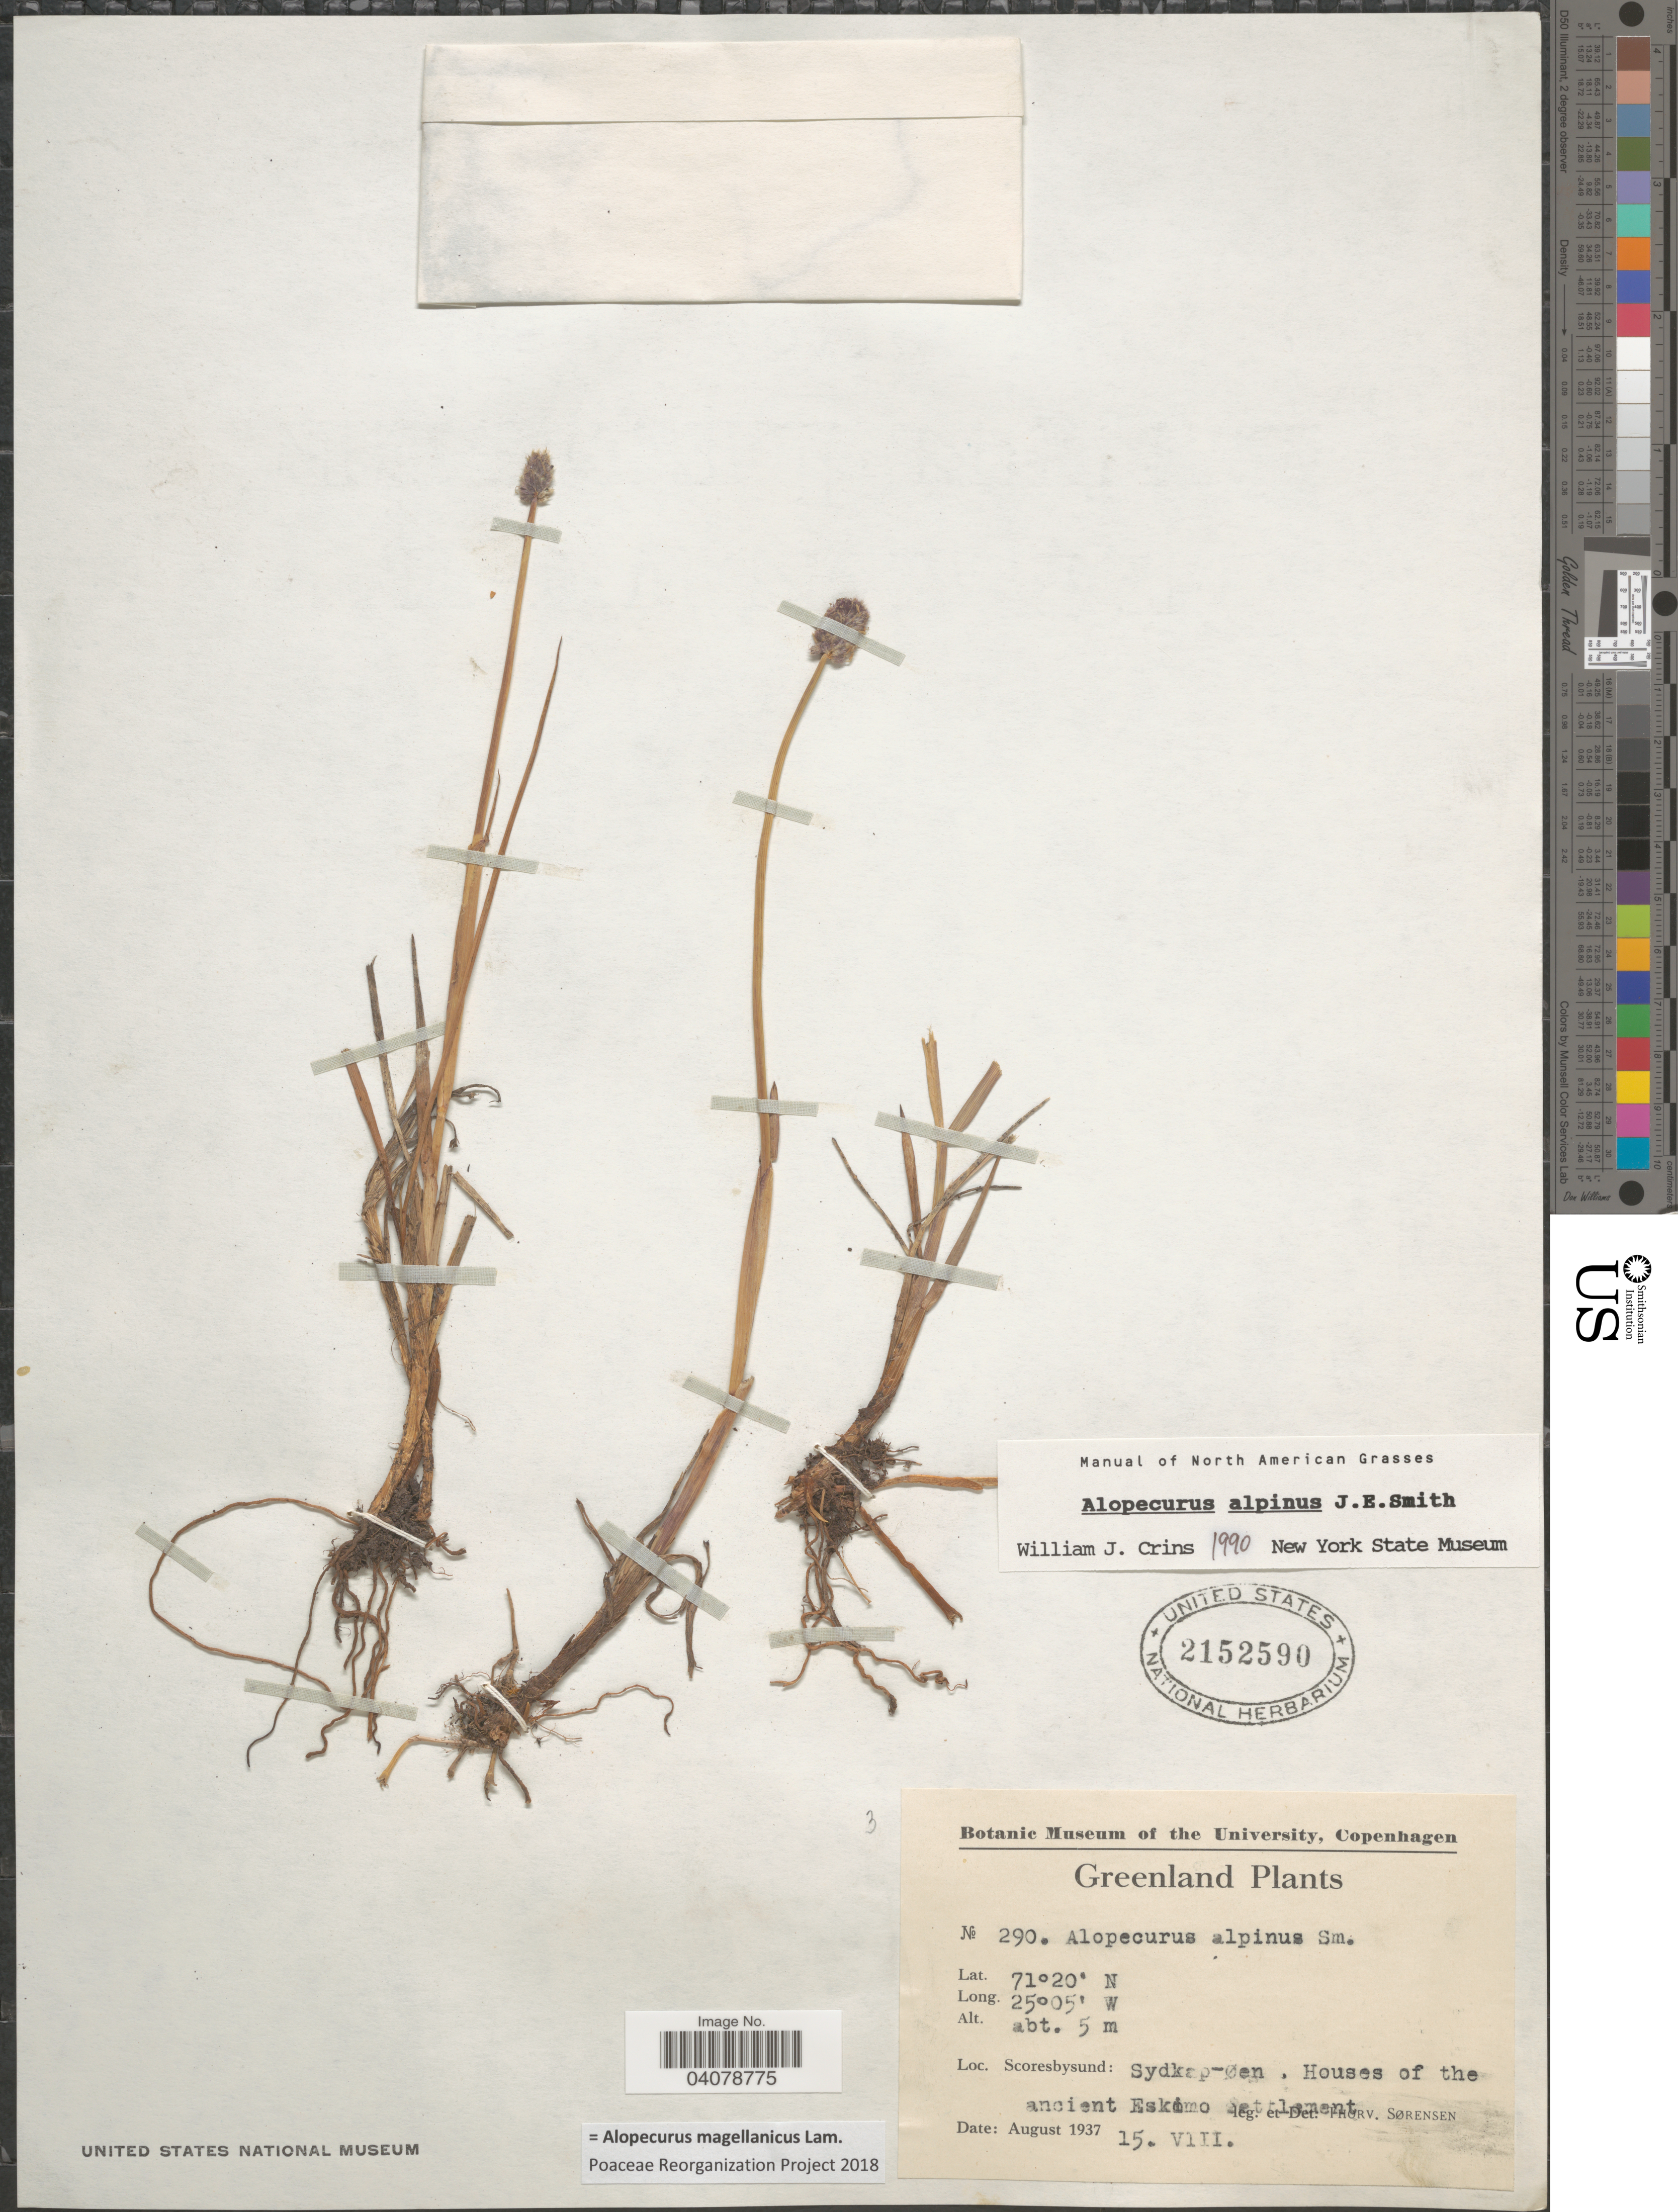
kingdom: Plantae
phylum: Tracheophyta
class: Liliopsida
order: Poales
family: Poaceae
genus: Alopecurus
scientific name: Alopecurus magellanicus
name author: Lam.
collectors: T. Sørensen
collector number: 290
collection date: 1937-08-15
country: Greenland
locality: Scoresbysund: Sydkap-øen, Houses of the ancient Eskimo Settlement.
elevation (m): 5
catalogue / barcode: US 2152590